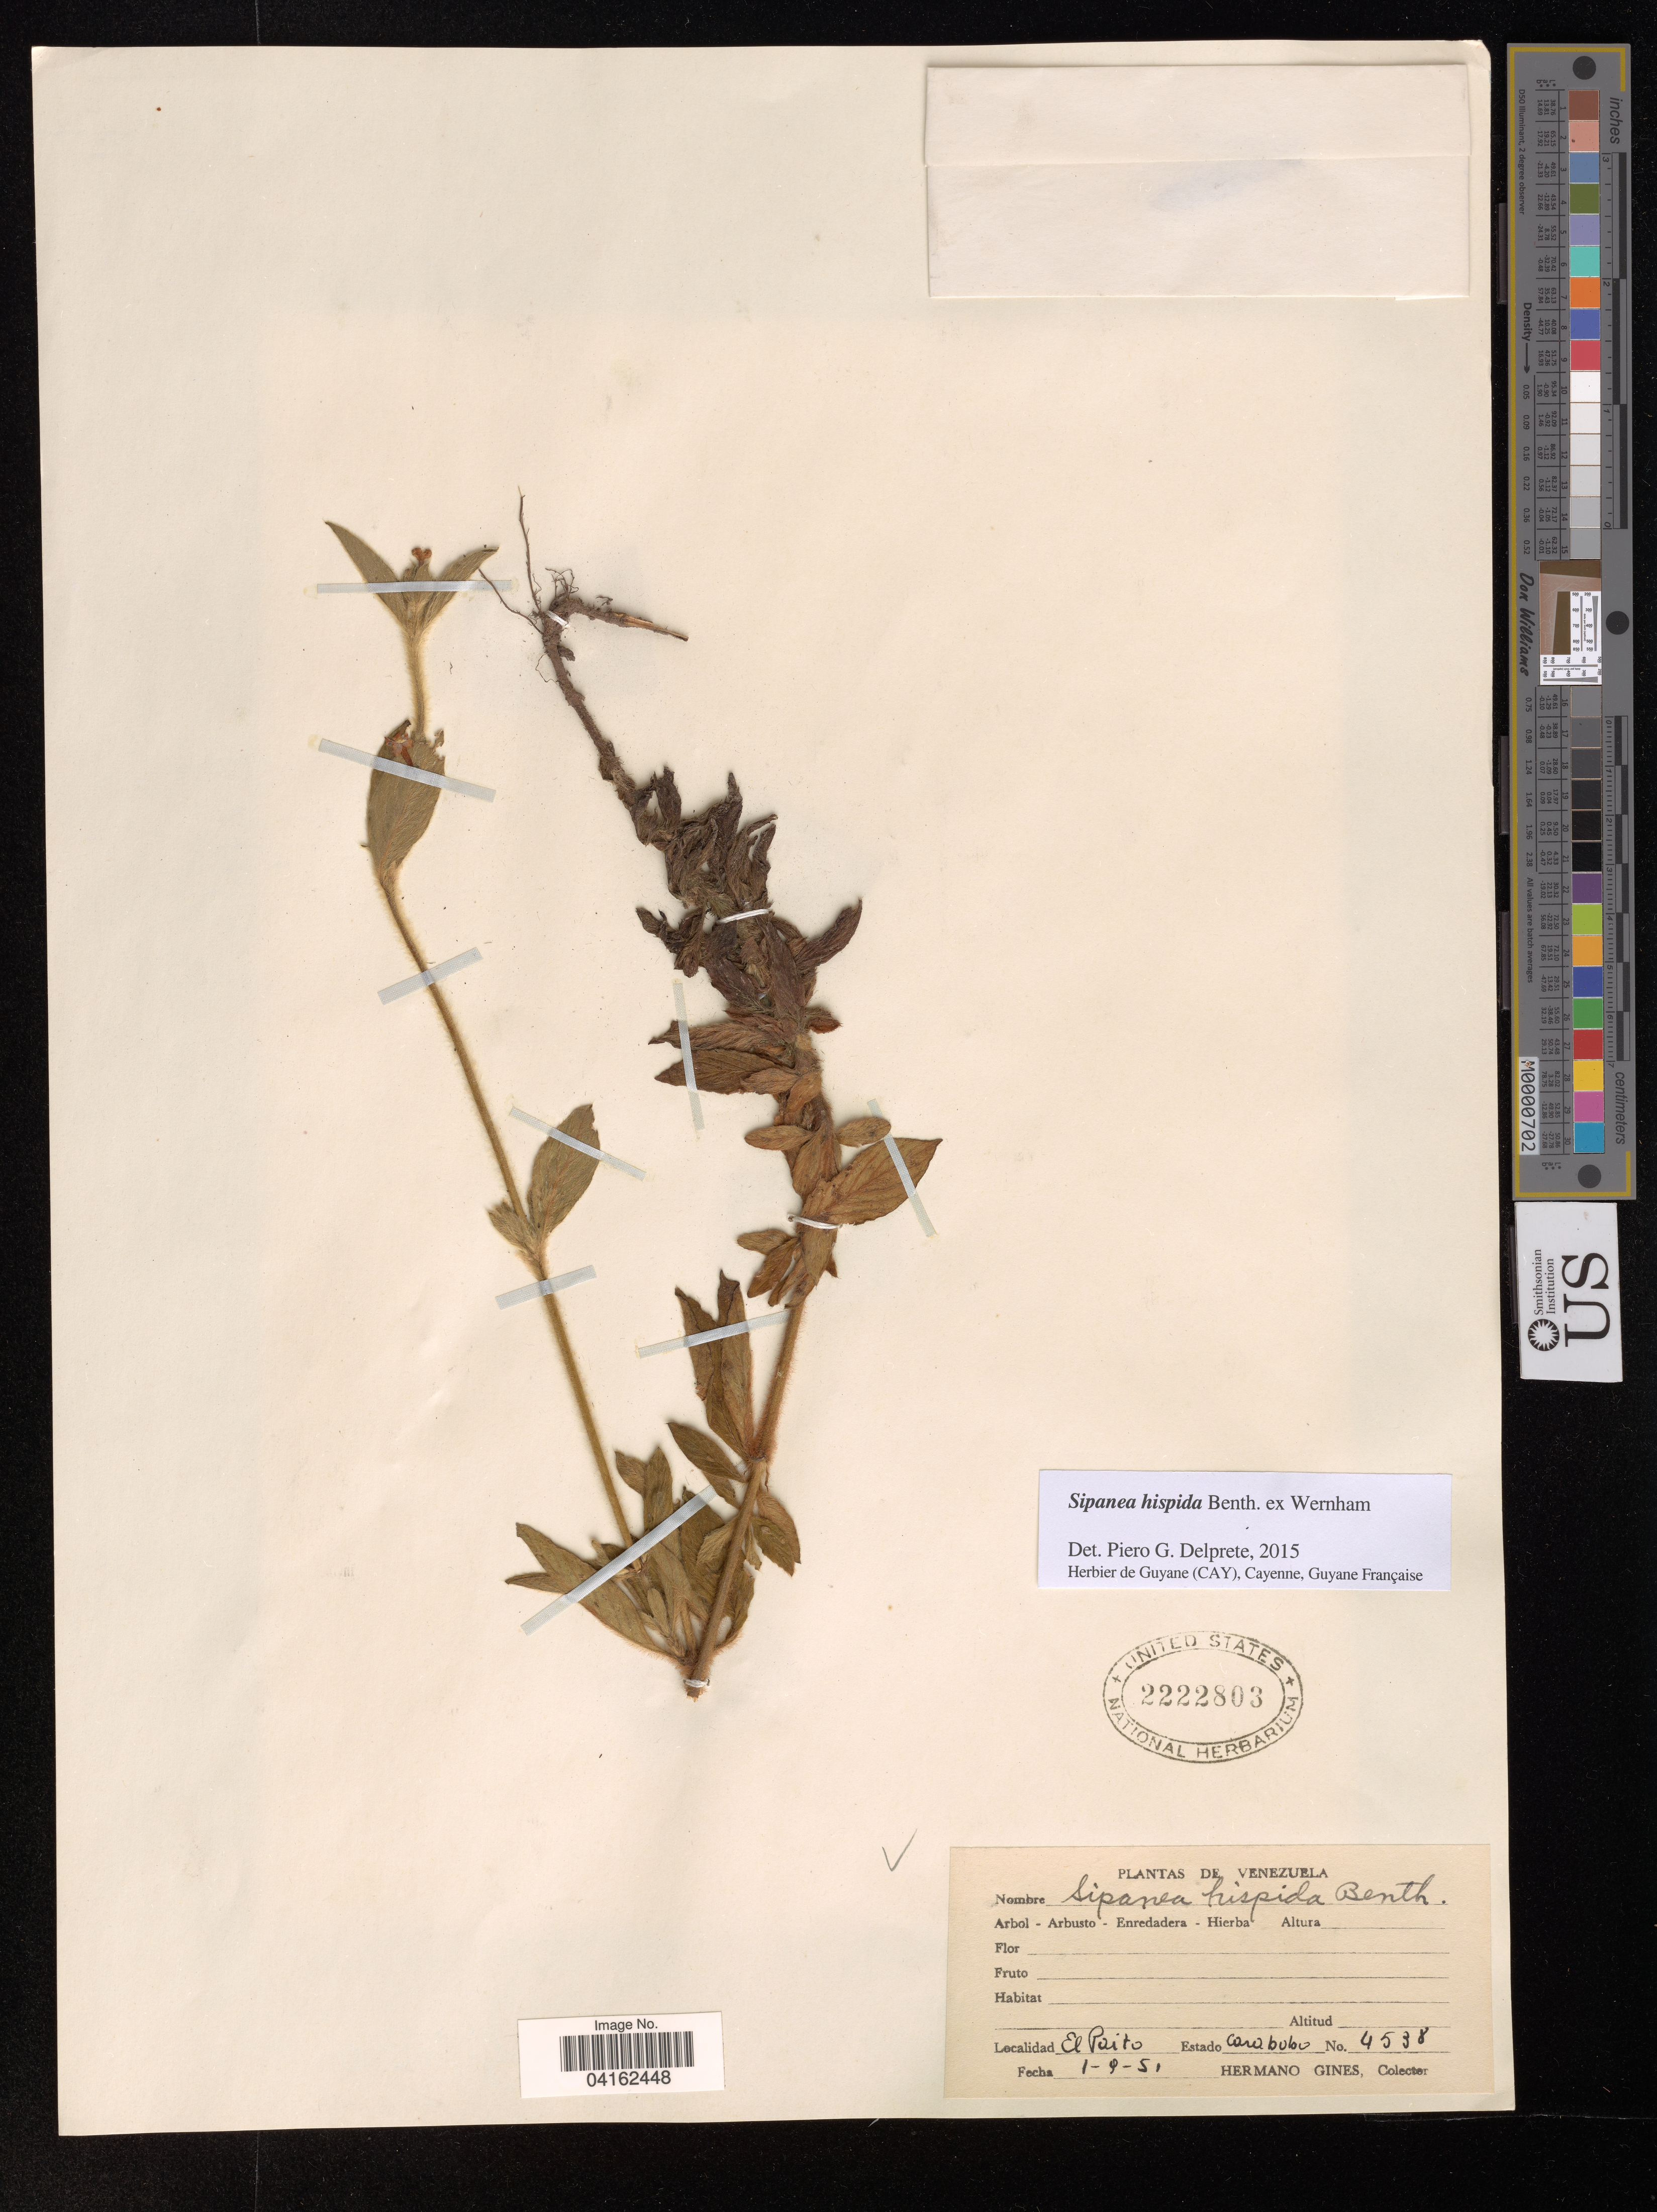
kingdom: Plantae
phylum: Tracheophyta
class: Magnoliopsida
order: Gentianales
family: Rubiaceae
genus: Sipanea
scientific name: Sipanea hispida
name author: Benth. ex Wernham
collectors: H. Gines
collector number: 4538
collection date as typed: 1 9 51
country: Venezuela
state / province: Carabobo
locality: El Paito.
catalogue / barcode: US 2222803